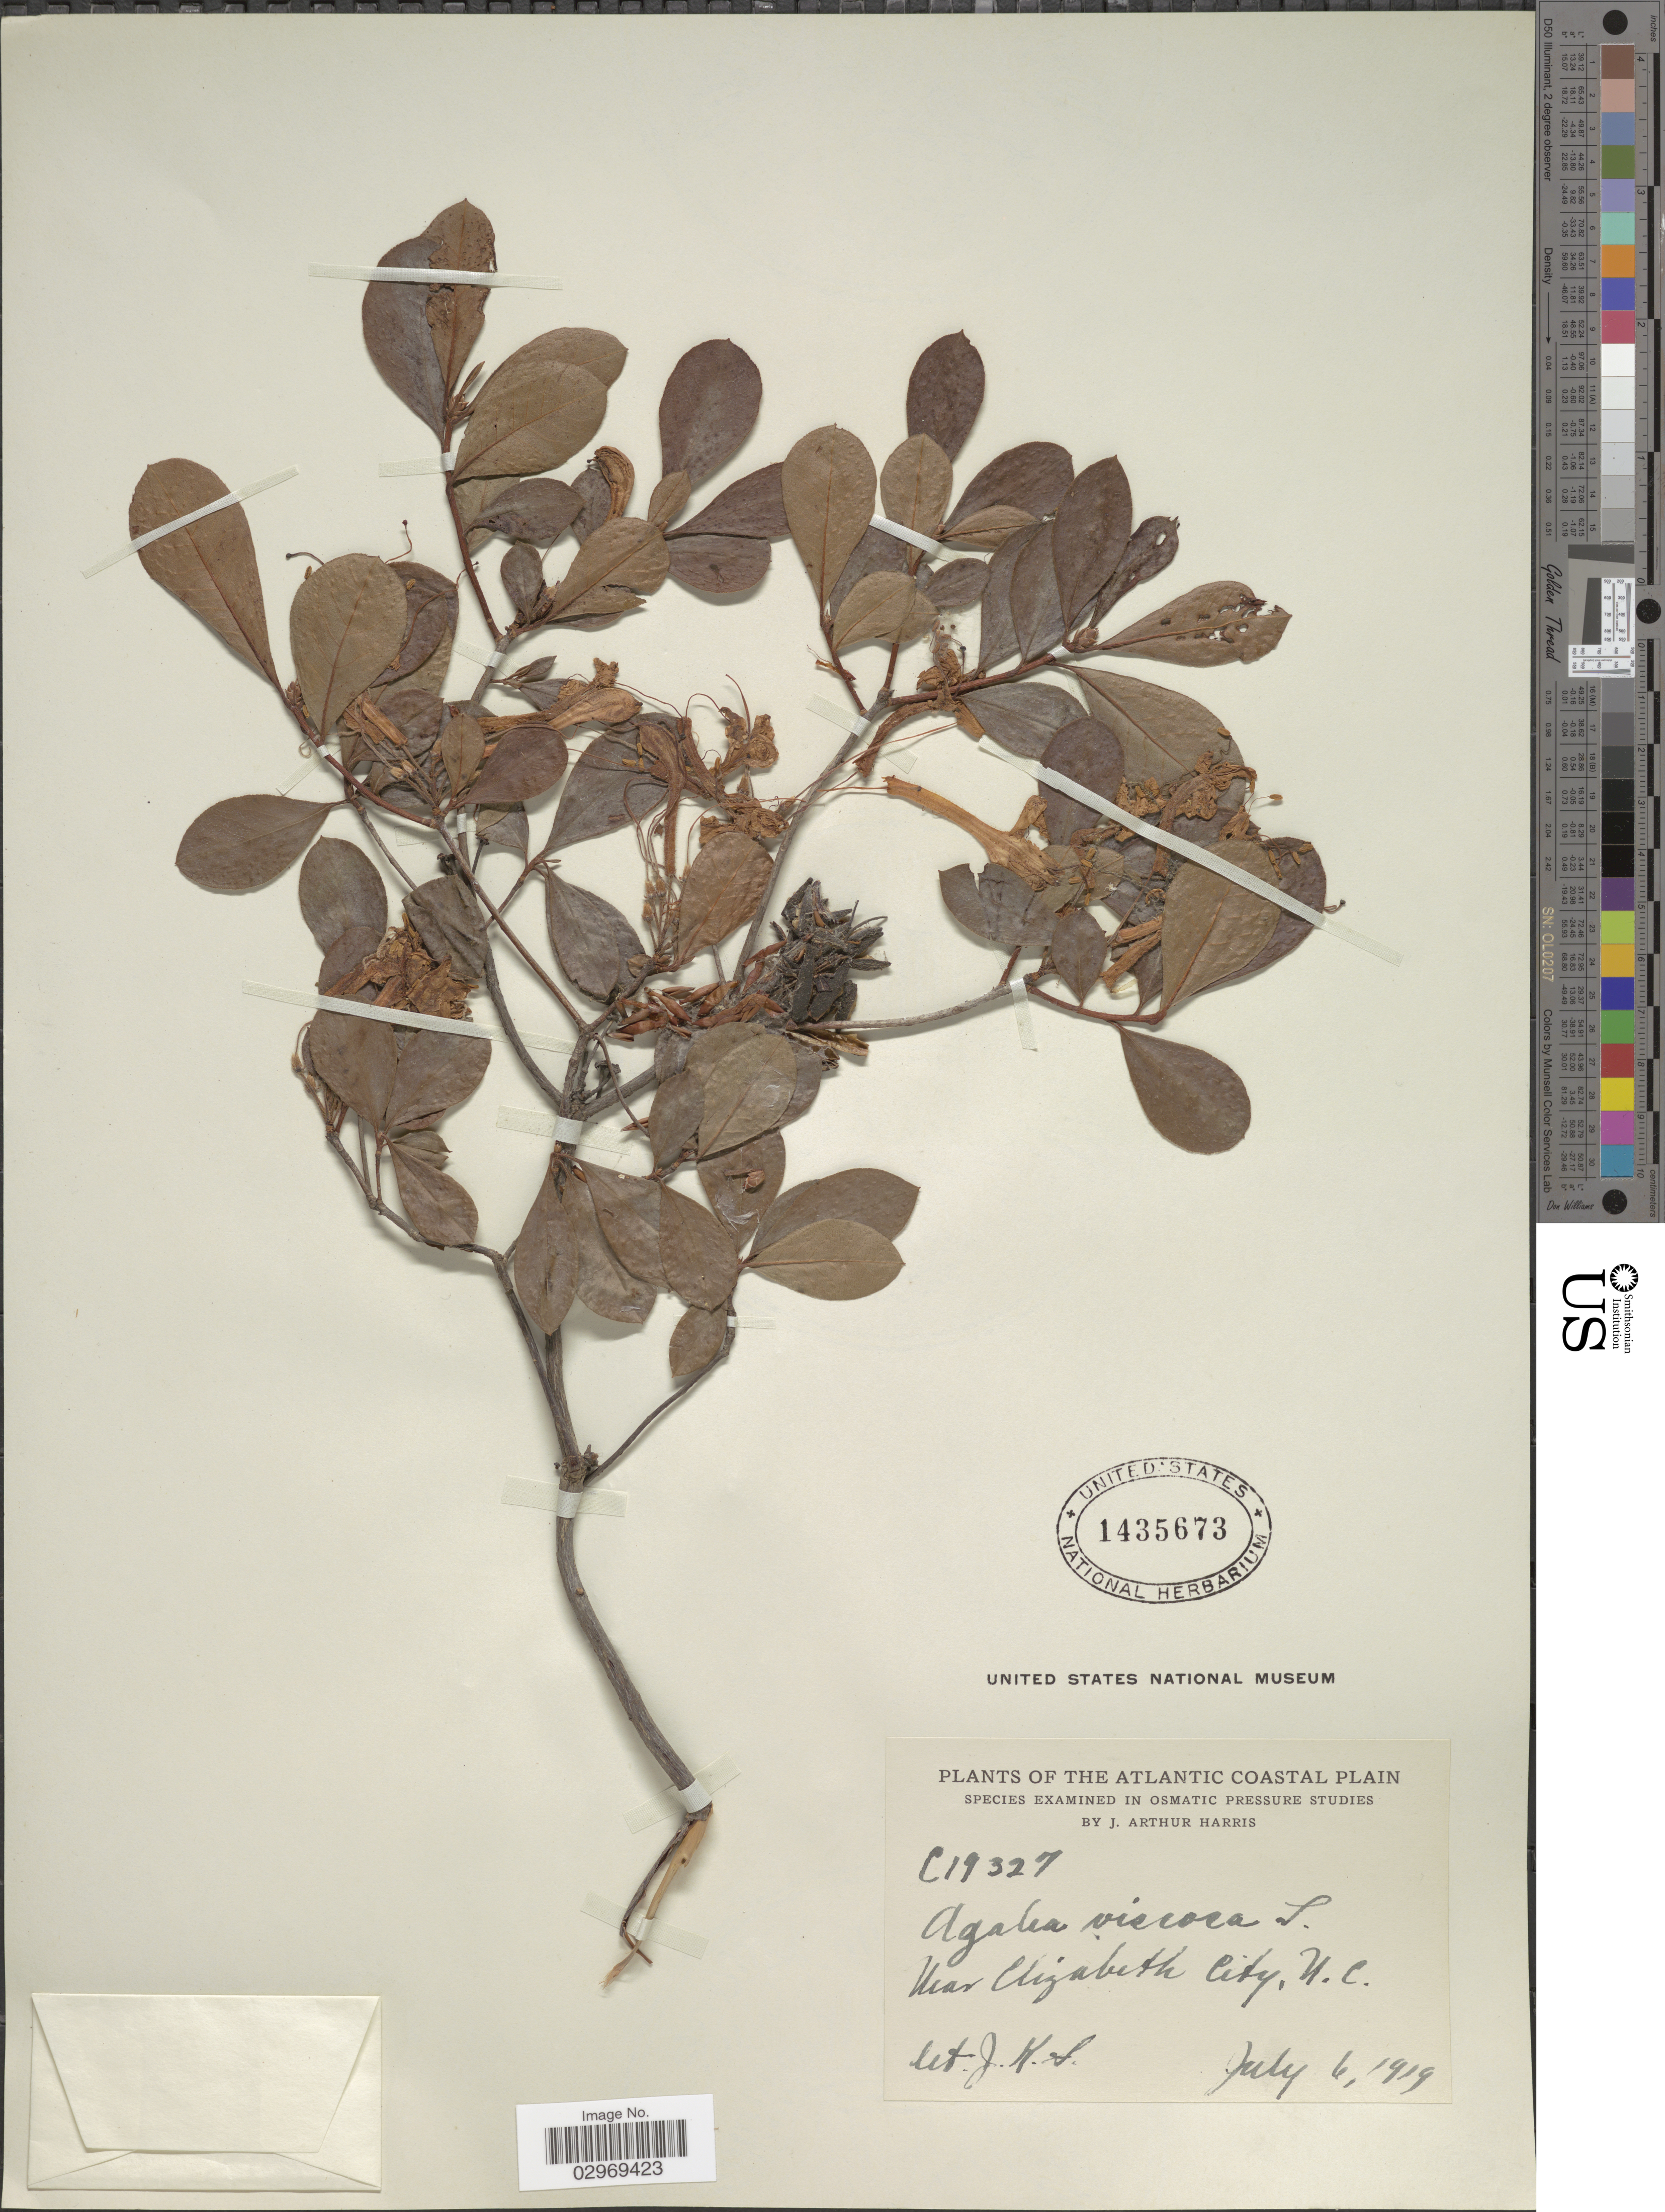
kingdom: Plantae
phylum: Tracheophyta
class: Magnoliopsida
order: Ericales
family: Ericaceae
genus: Rhododendron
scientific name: Rhododendron viscosum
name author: (L.) Torr.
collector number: C19327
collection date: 1919-07-06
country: United States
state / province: North Carolina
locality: Atlantic Coastal Plain, Near Elizabeth City.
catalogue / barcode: US 1435673